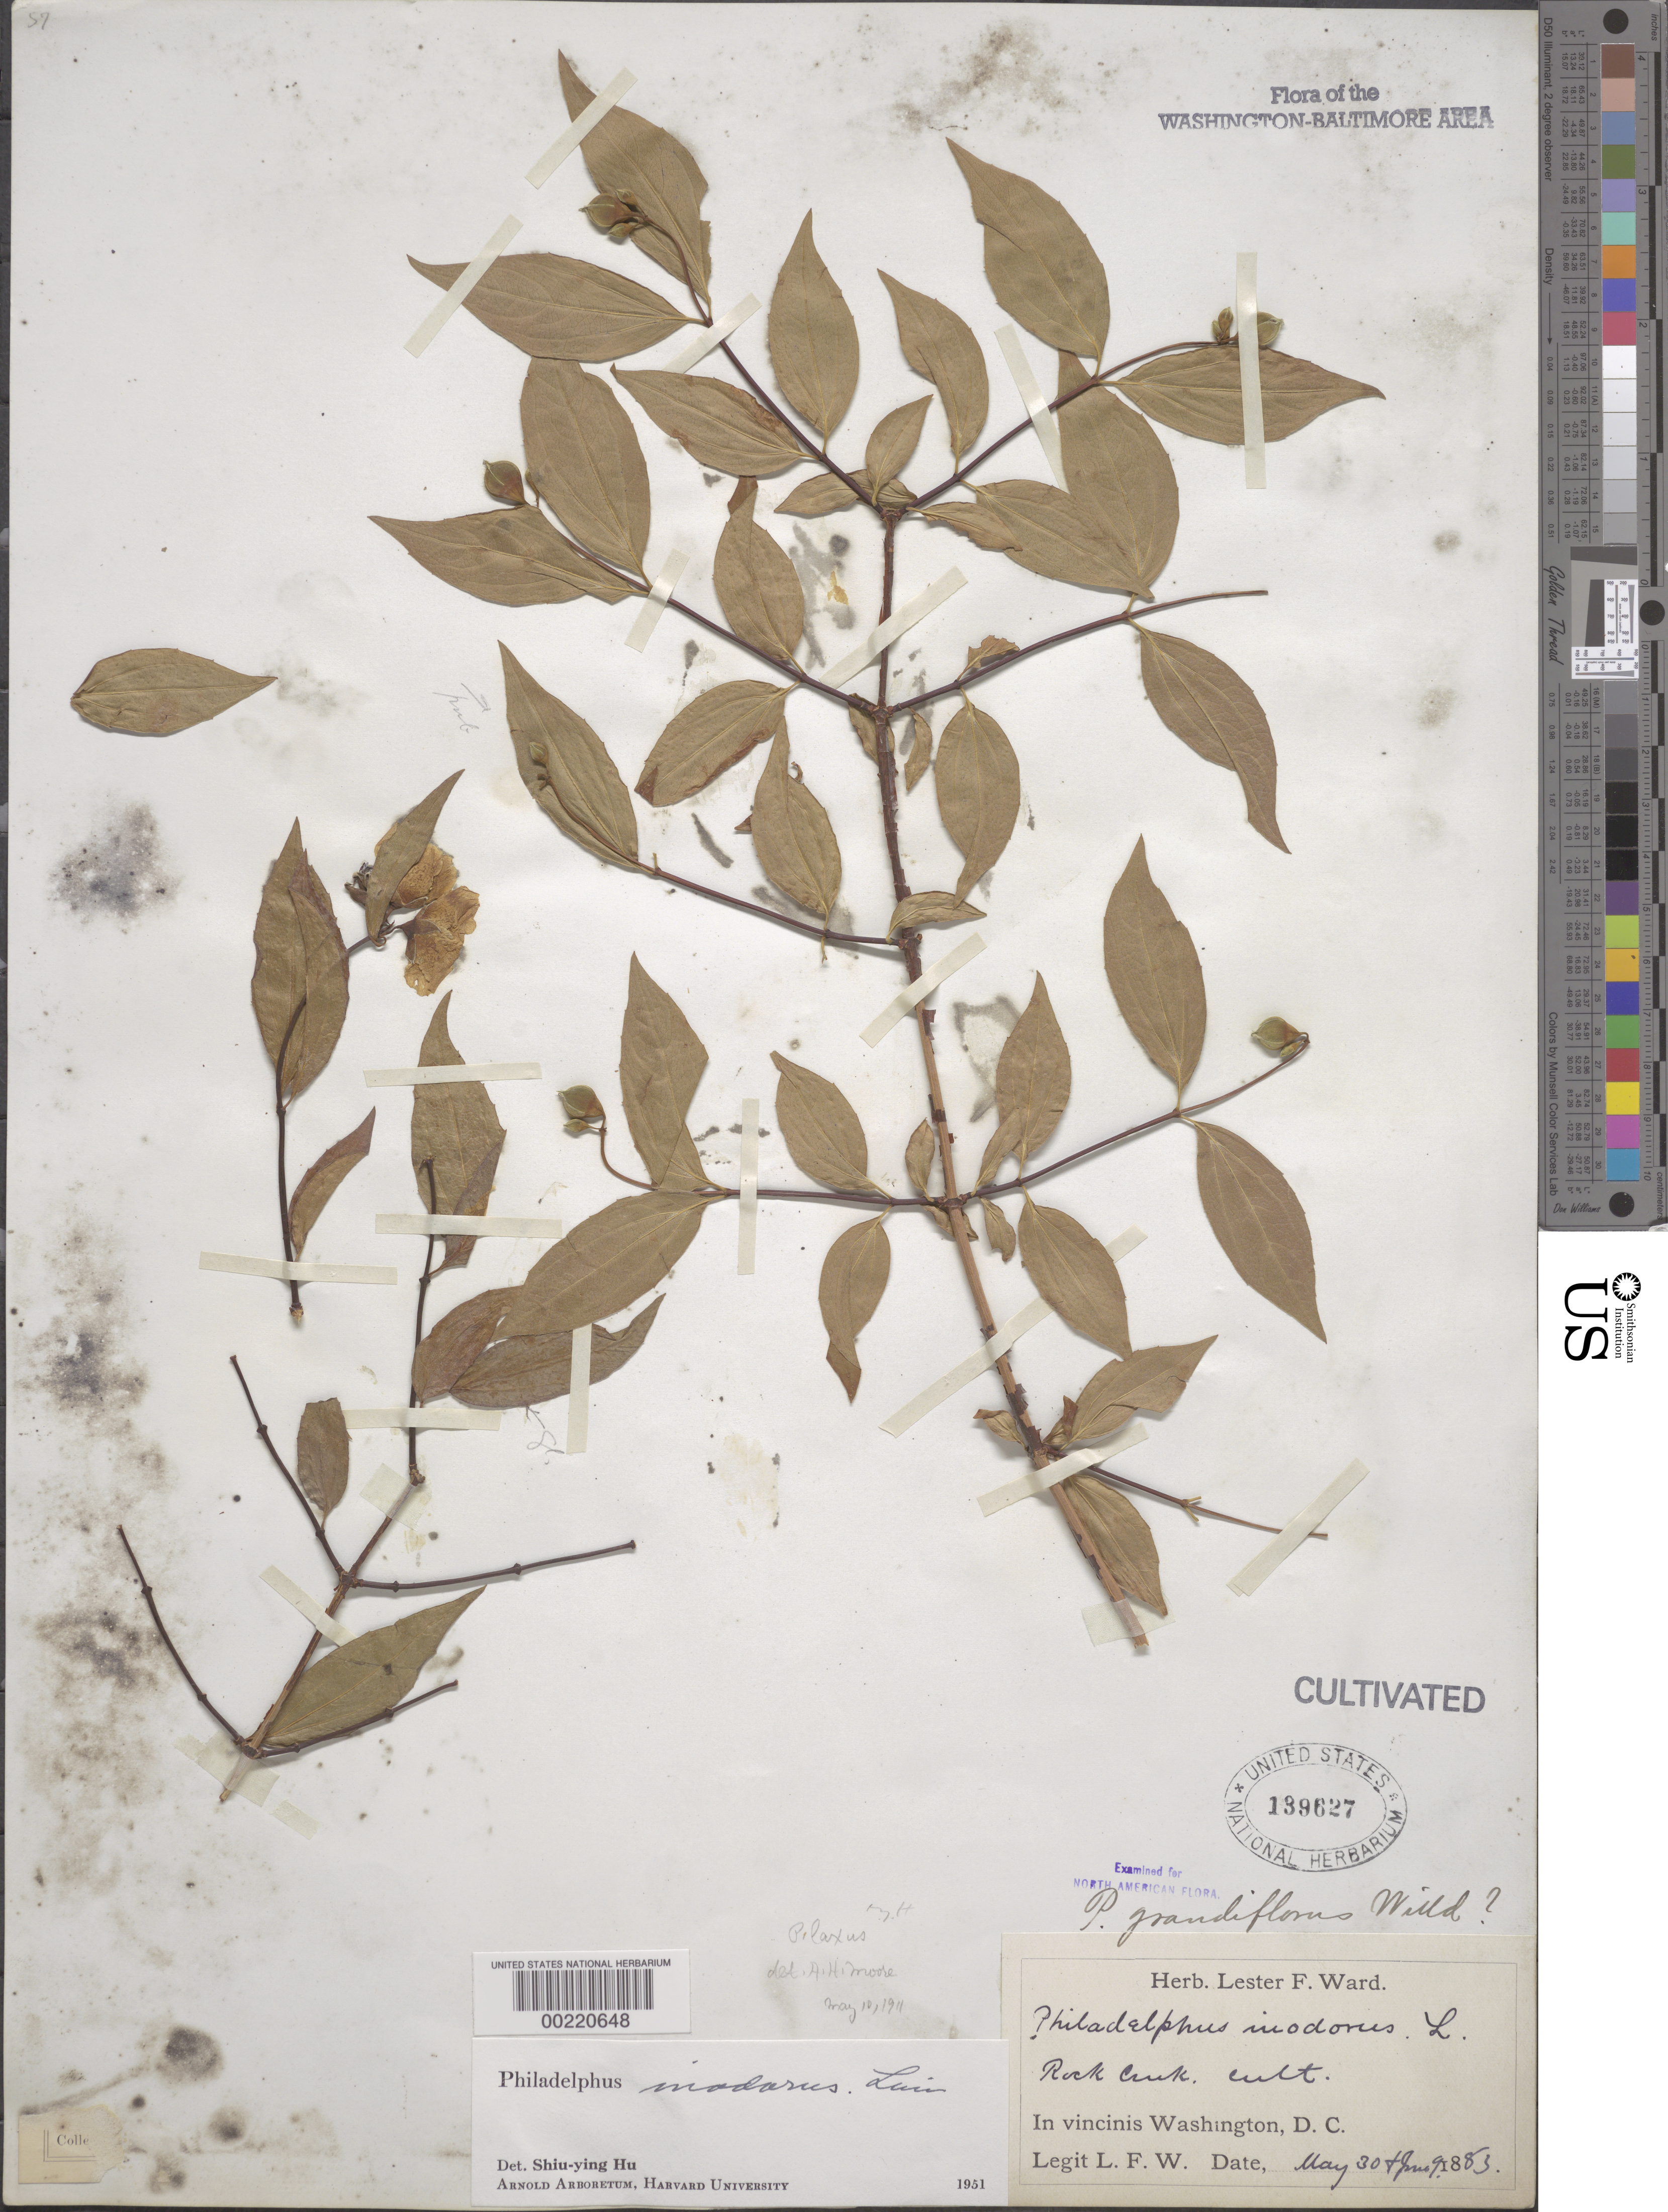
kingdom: Plantae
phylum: Tracheophyta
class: Magnoliopsida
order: Cornales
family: Hydrangeaceae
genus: Philadelphus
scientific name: Philadelphus inodorus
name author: L.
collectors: L. F. Ward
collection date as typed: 30 May 1883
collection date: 1883-05-30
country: United States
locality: Rock Creek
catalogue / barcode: US 139627